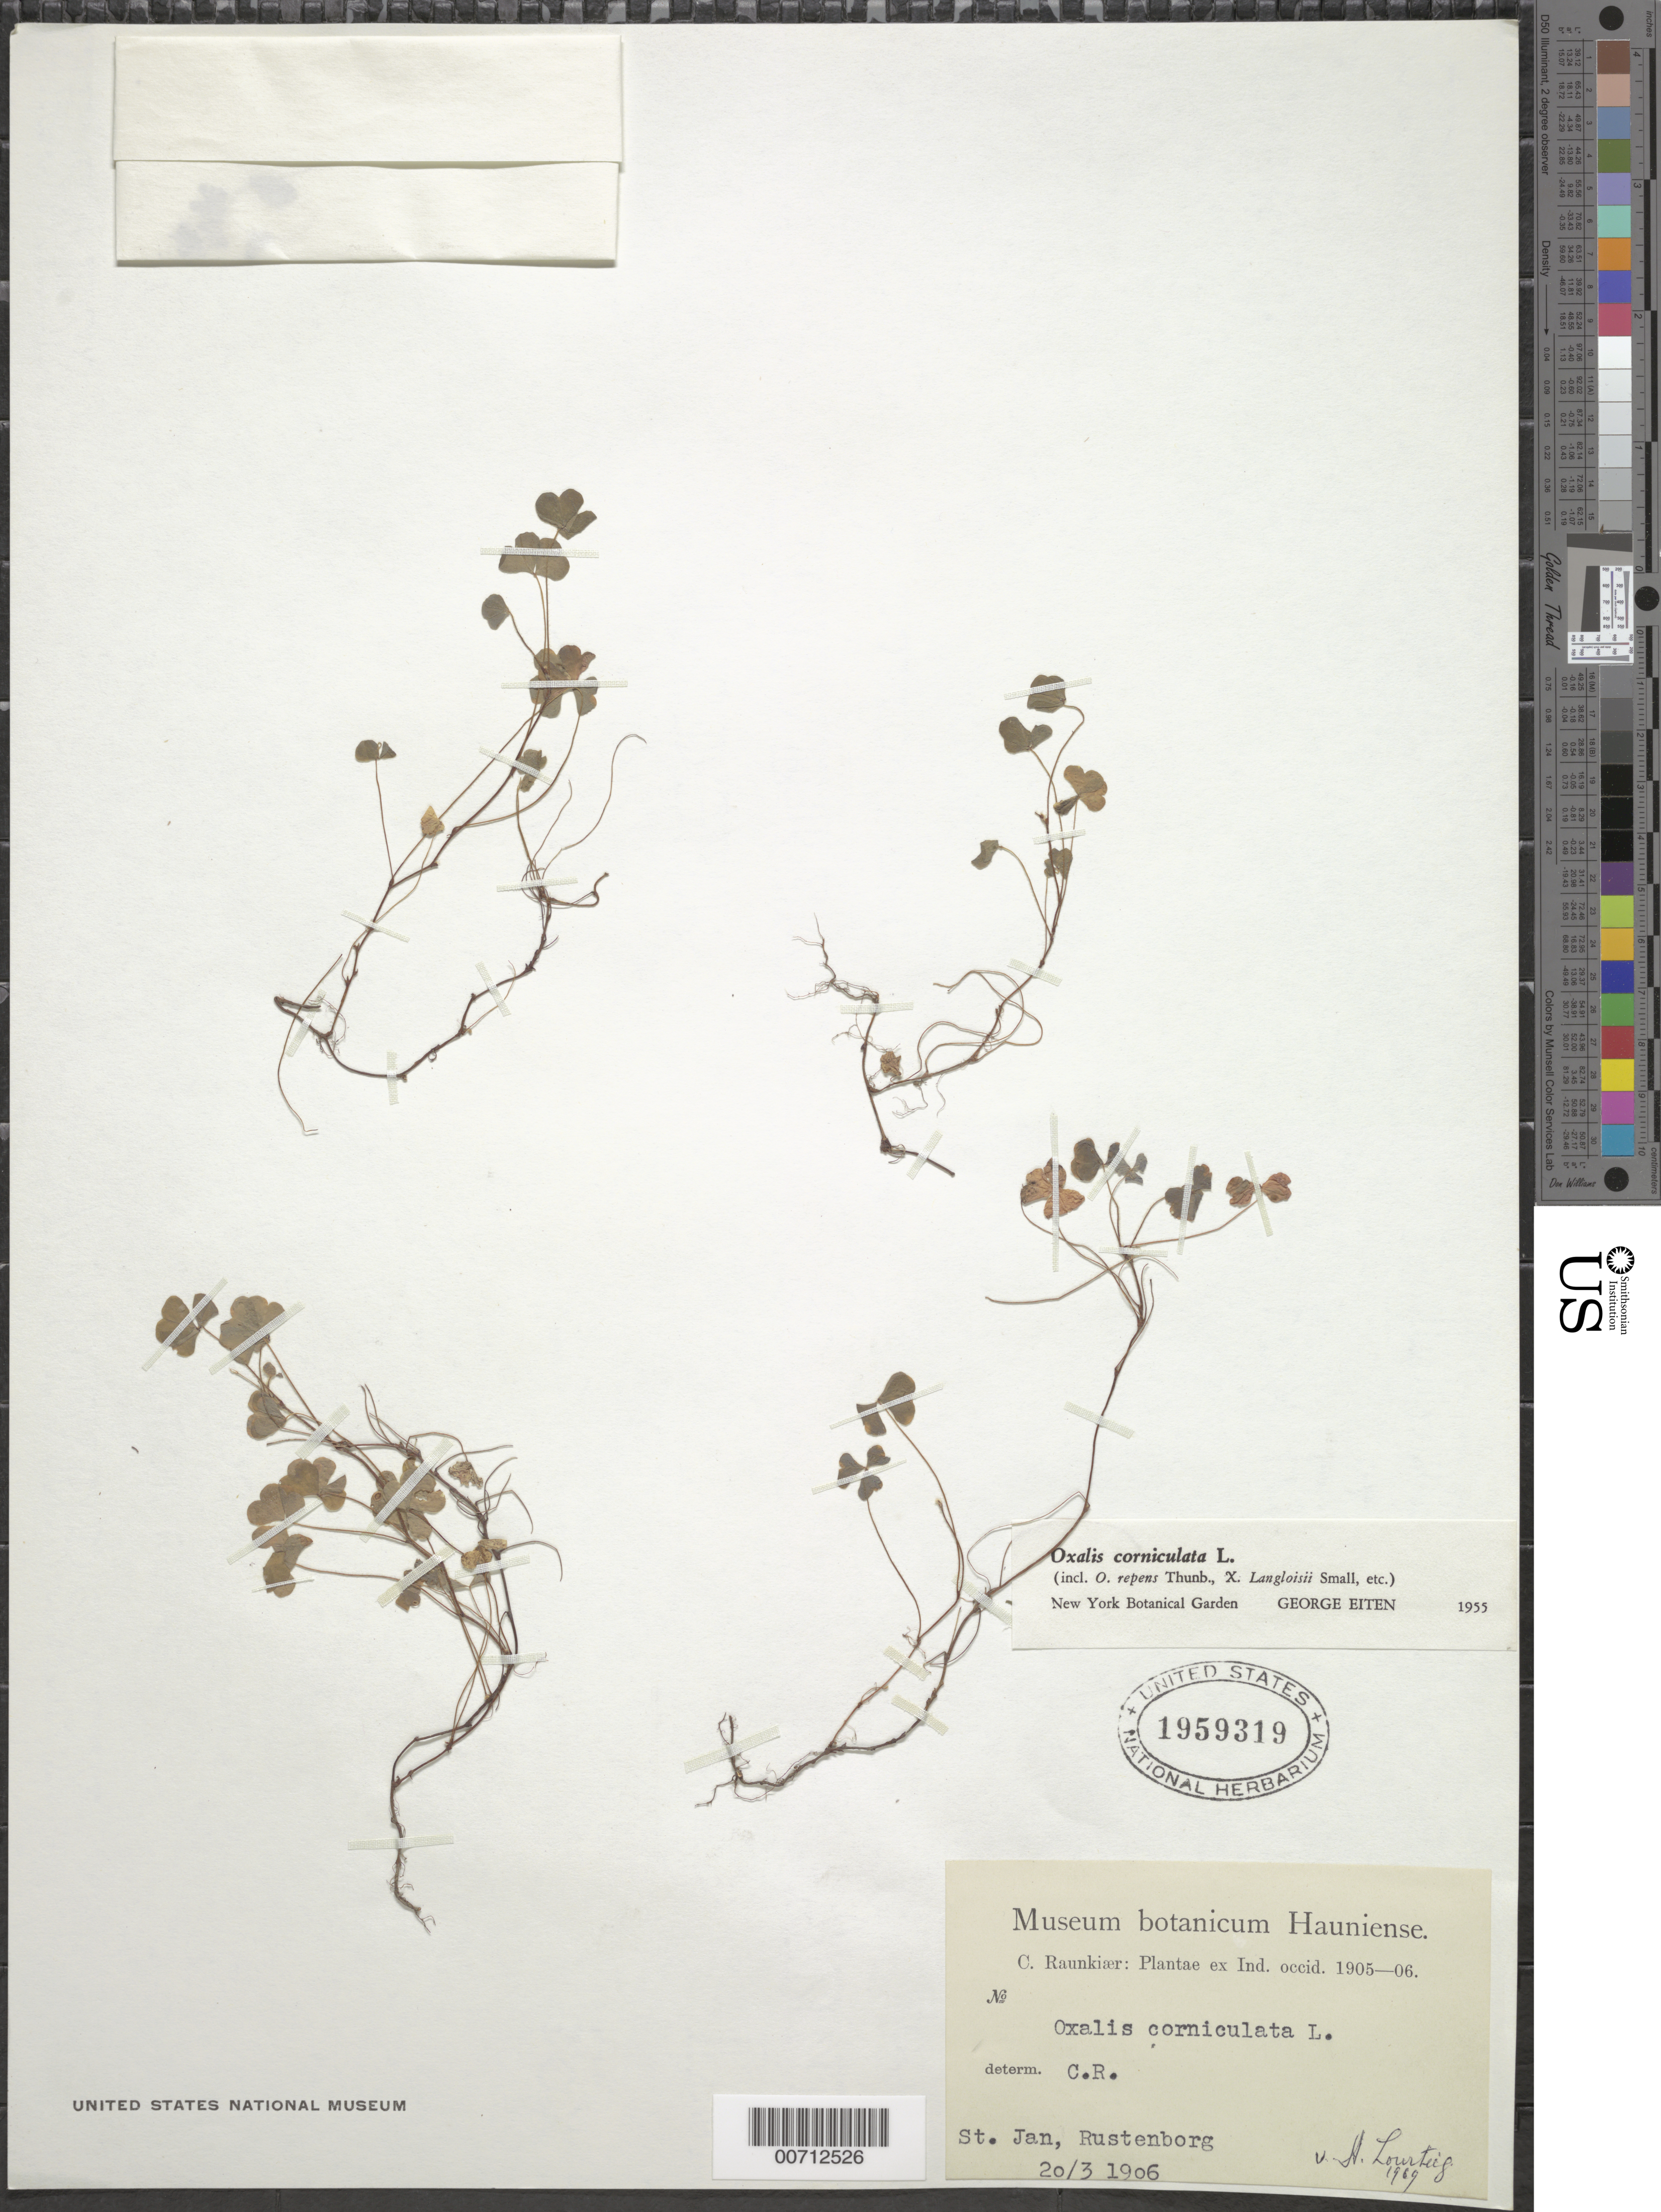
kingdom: Plantae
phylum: Tracheophyta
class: Magnoliopsida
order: Oxalidales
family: Oxalidaceae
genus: Oxalis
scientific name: Oxalis corniculata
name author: L.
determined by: Lourteig, A.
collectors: C. C. Raunkiaer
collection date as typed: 20 Mar 1906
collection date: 1906-03-20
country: U.S. Virgin Islands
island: St. John Island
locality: Rustenborg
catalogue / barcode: US 1959319